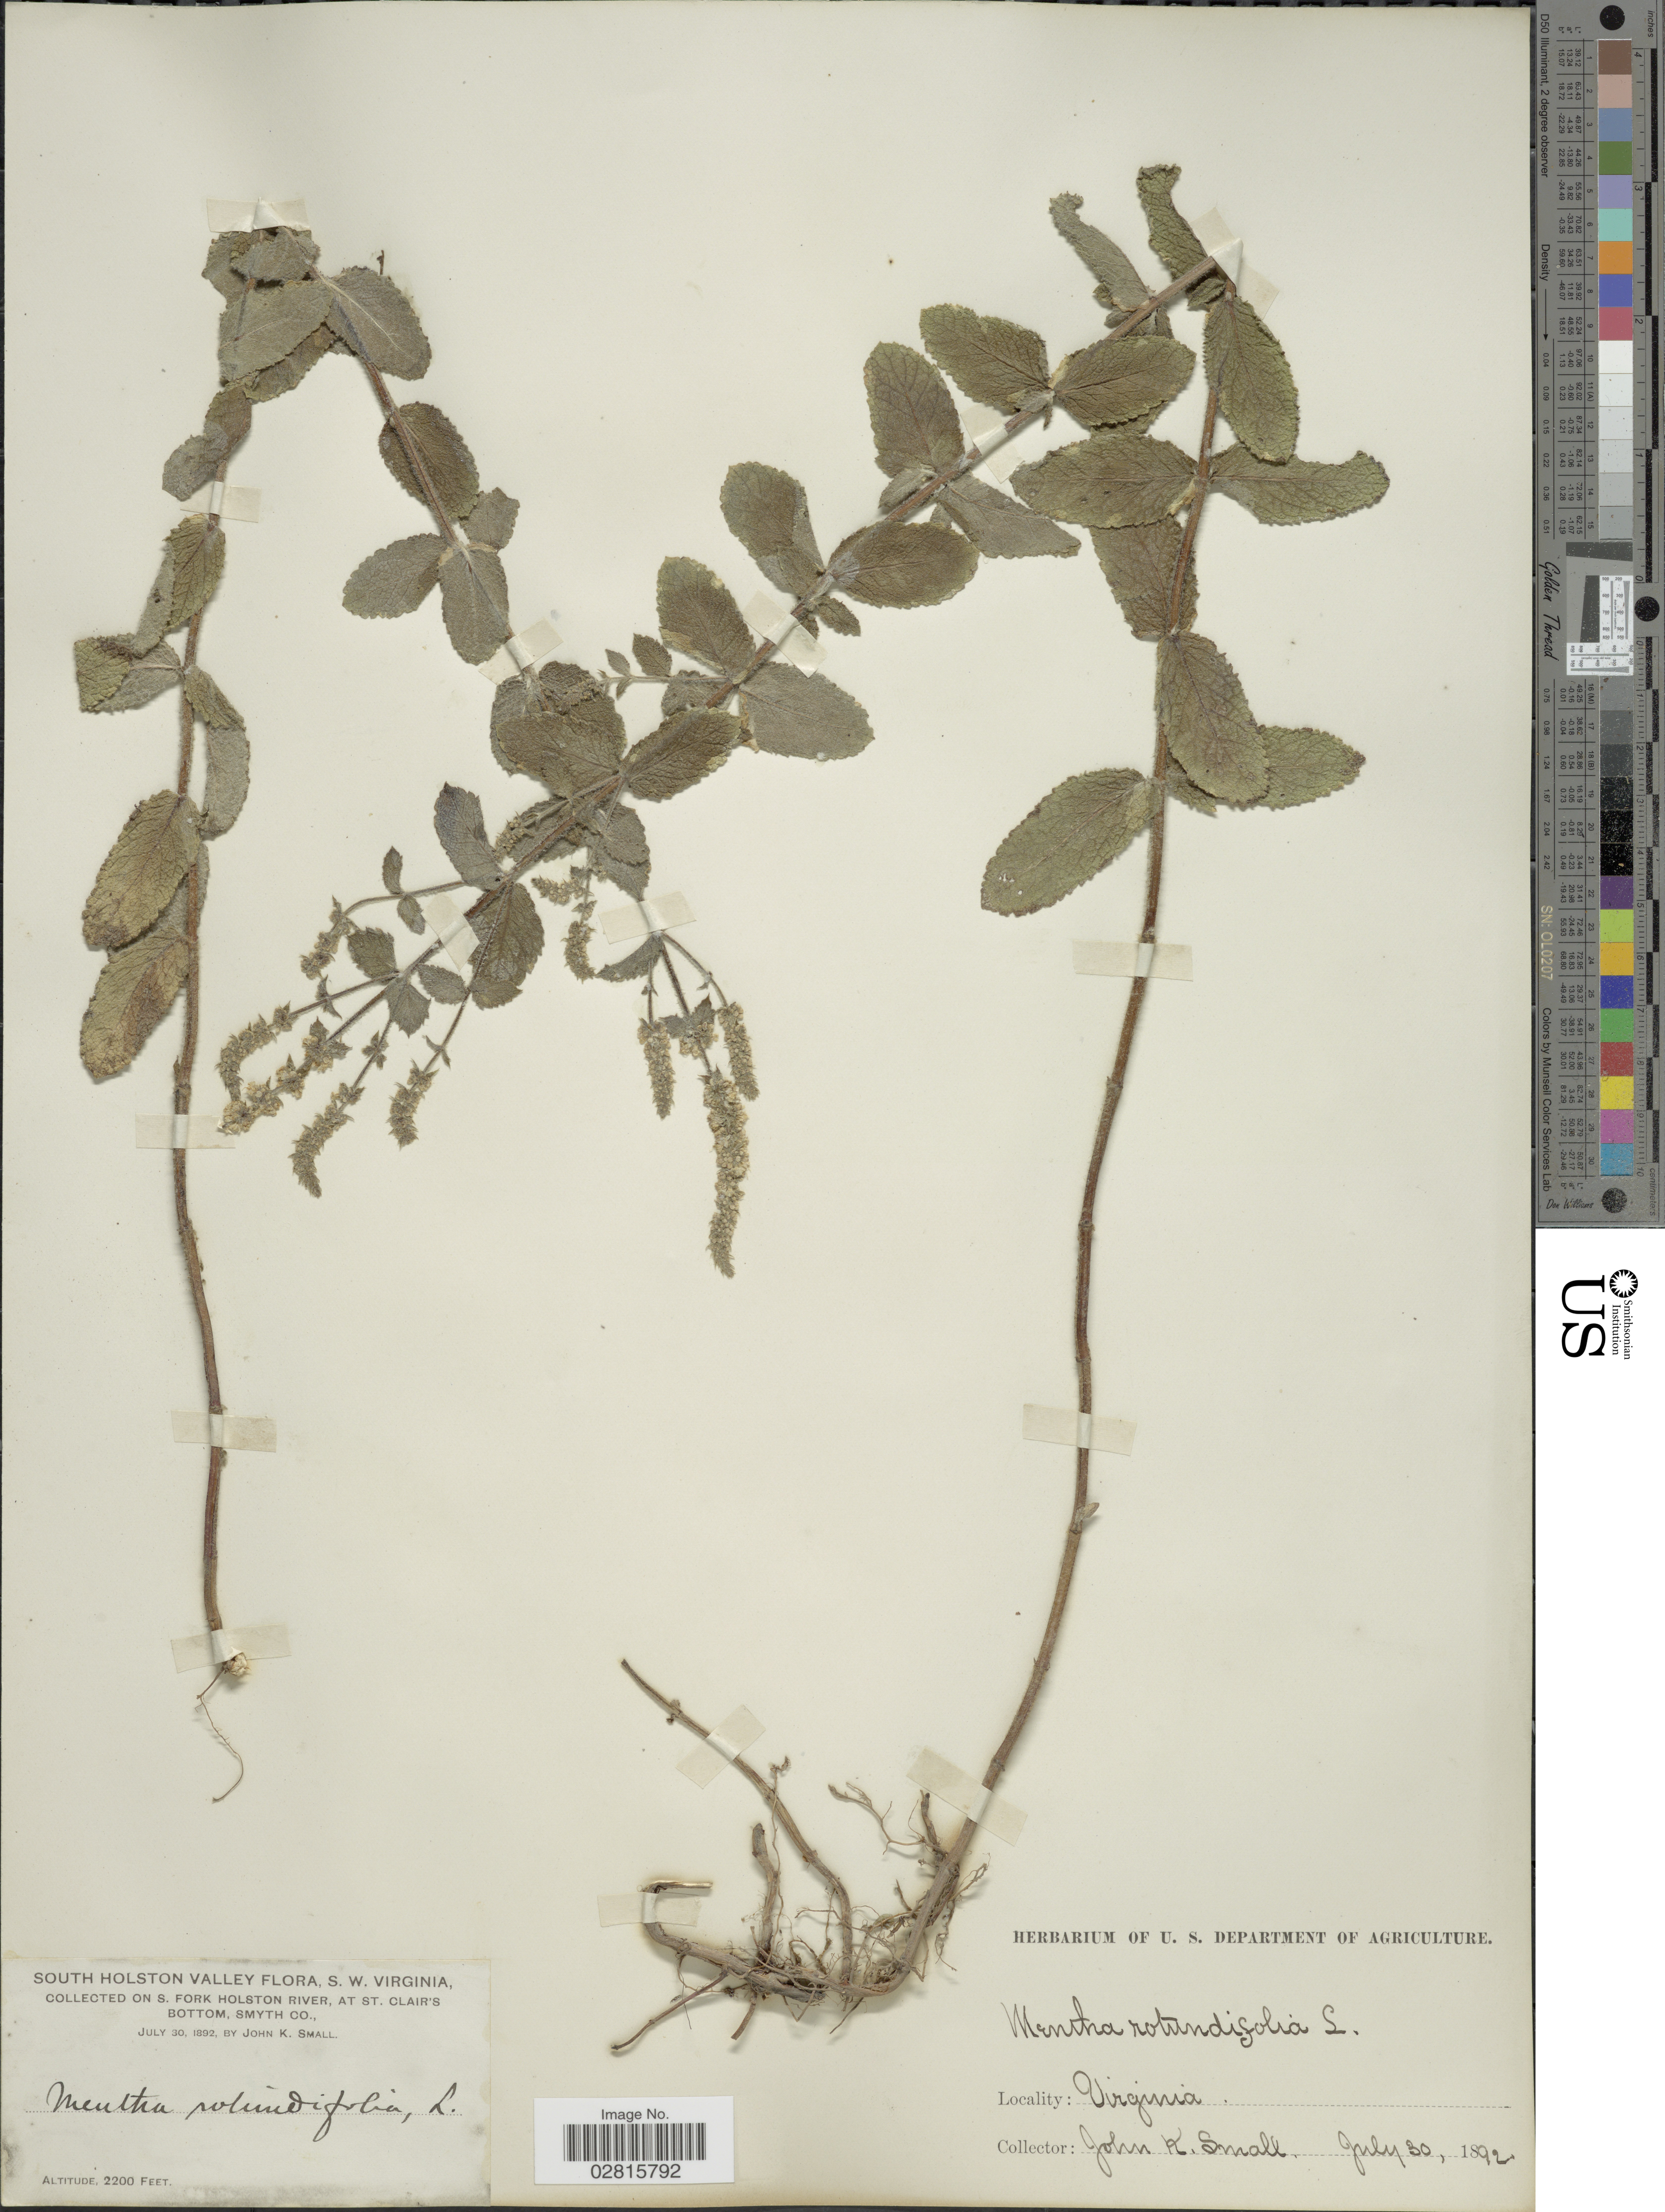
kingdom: Plantae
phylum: Tracheophyta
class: Magnoliopsida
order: Lamiales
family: Lamiaceae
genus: Mentha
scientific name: Mentha rotundifolia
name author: (L.) Huds.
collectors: J. K. Small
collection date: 1892-07-30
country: United States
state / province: Virginia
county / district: Smyth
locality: South Holston Valley, S.W. Virginia, S. Fork Holston River, at St. Clair's Bottom, Smyth Co.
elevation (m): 671